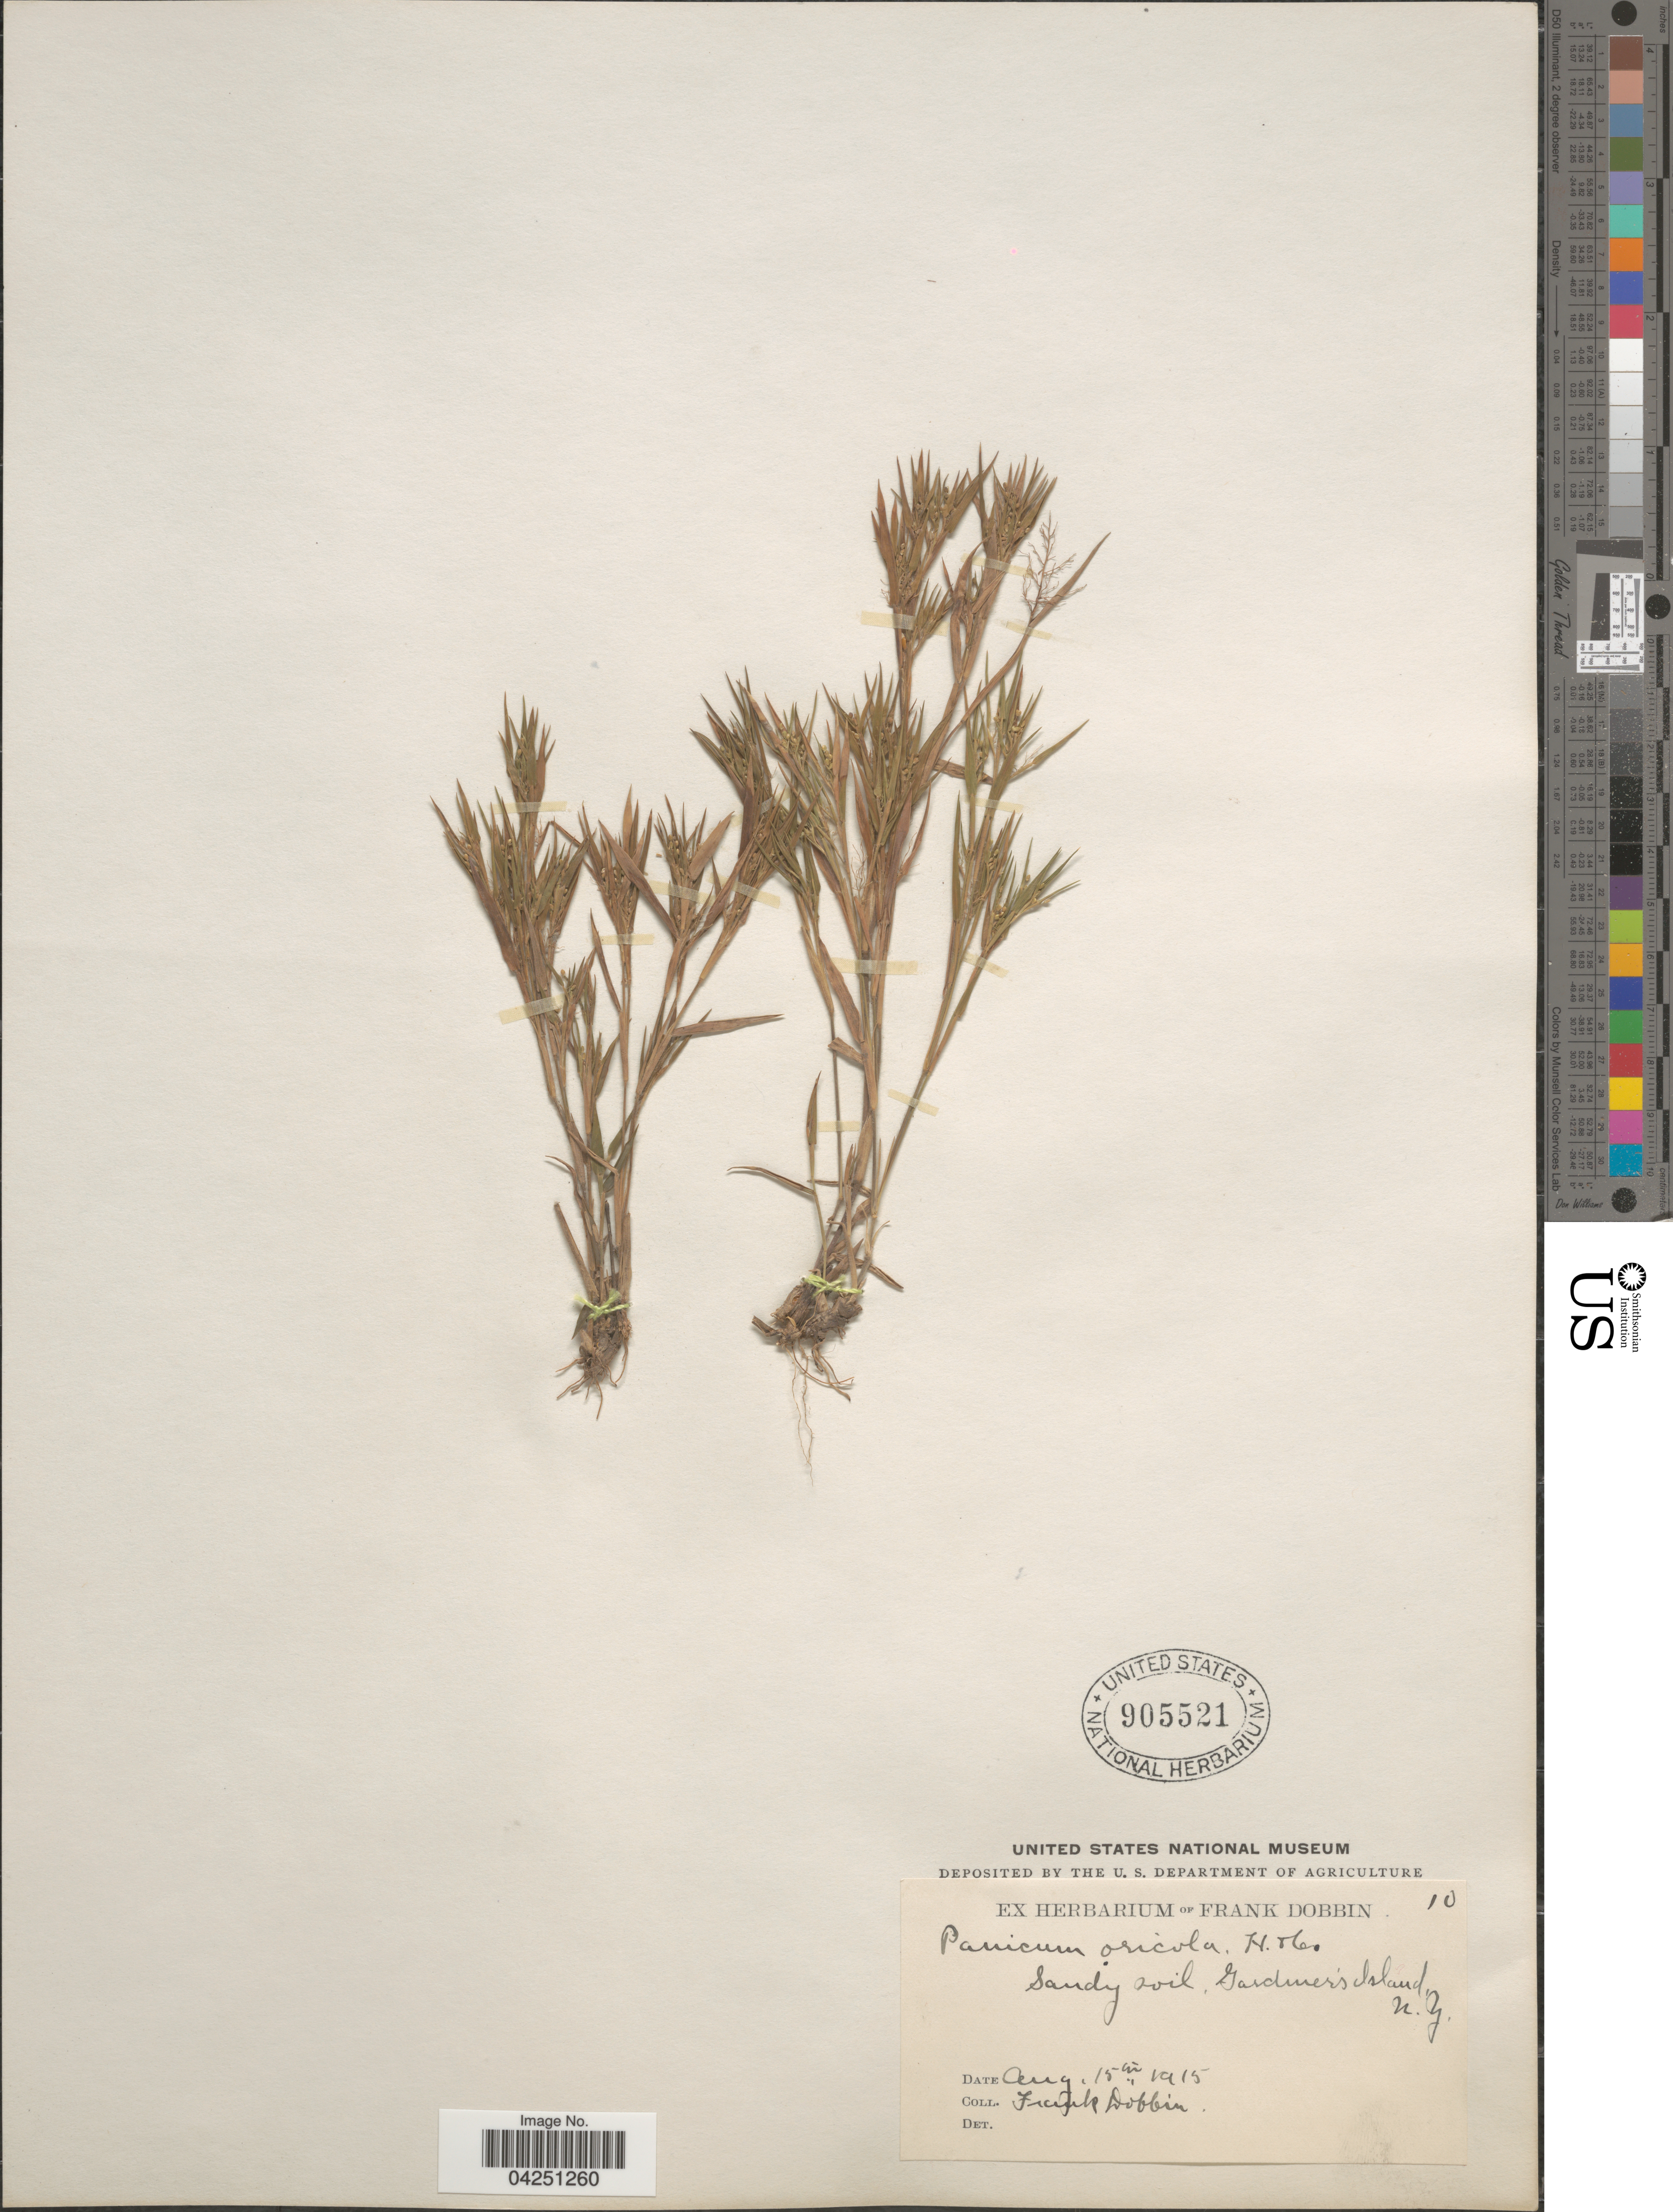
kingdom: Plantae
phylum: Tracheophyta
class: Liliopsida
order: Poales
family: Poaceae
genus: Dichanthelium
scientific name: Dichanthelium acuminatum var. acuminatum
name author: (Sw.) Gould & C.A. Clark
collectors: F. Dobbin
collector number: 10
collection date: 1915-08-15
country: United States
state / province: New York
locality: Sandy soil, Gardner's Island.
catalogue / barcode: US 905521